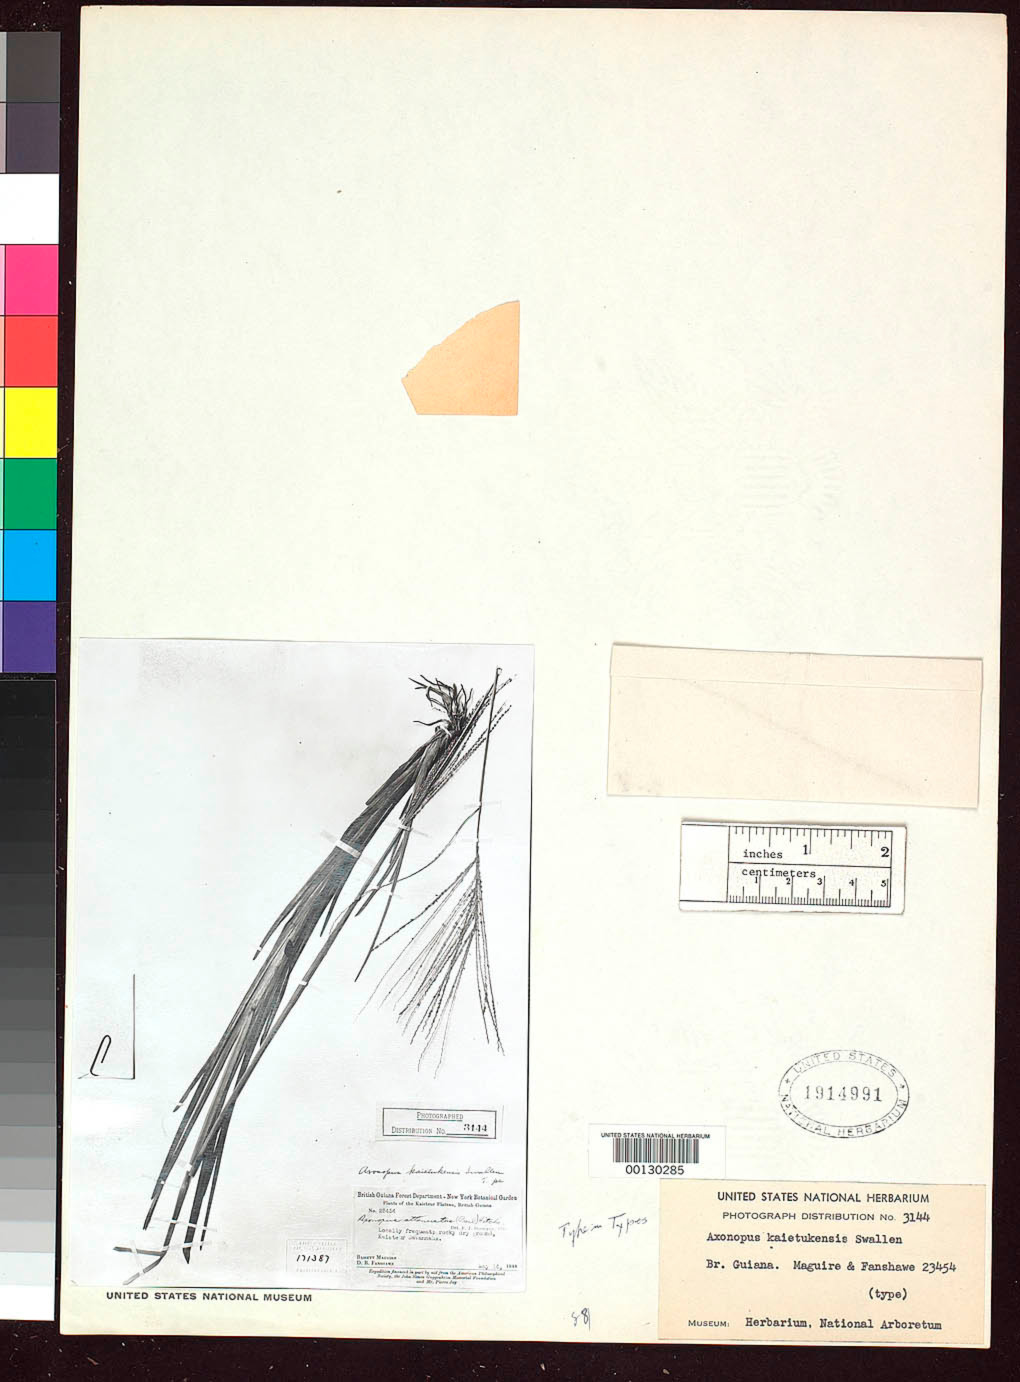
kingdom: Plantae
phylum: Tracheophyta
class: Liliopsida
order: Poales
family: Poaceae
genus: Axonopus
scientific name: Axonopus kaietukensis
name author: Swallen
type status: Type Fragment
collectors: B. Maguire & D. B. Fanshawe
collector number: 23454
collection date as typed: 14 May 1944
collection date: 1944-05-14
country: Guyana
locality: Kaieteur Plateau.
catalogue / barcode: US 1914991